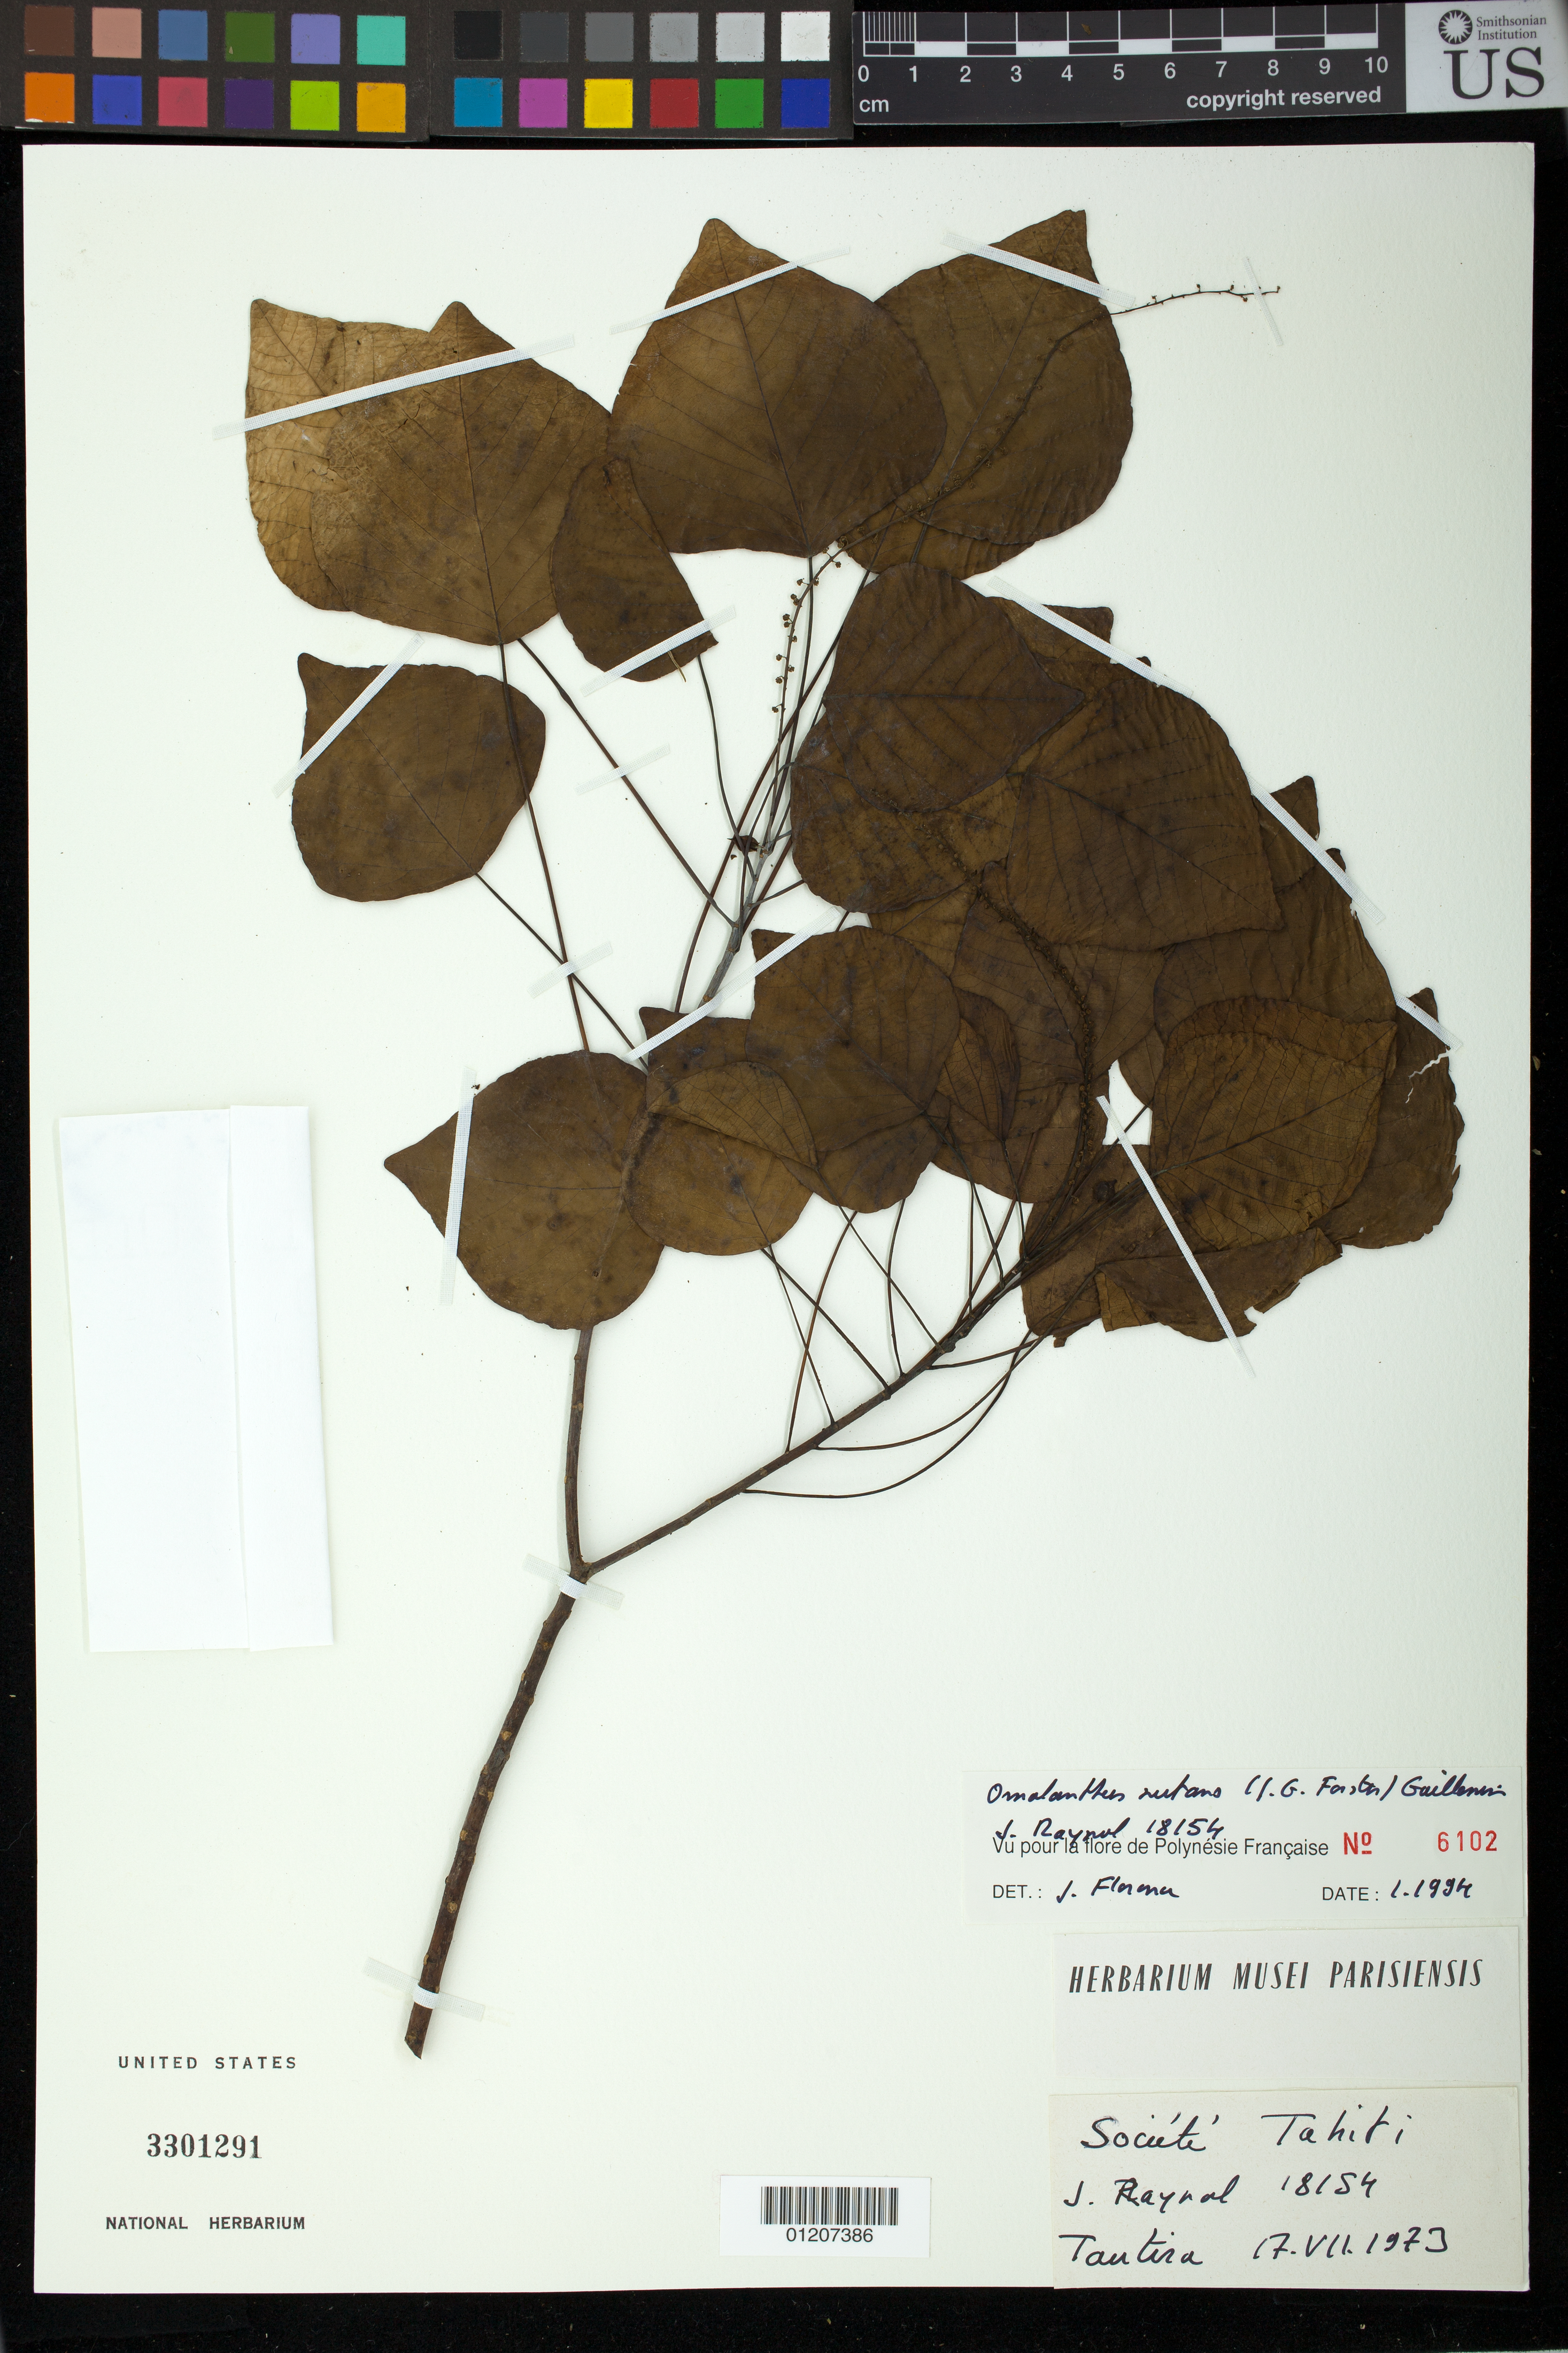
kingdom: Plantae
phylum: Tracheophyta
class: Magnoliopsida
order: Malpighiales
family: Euphorbiaceae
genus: Homalanthus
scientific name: Homalanthus nutans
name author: (G. Forst.) Guill.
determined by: Florence, J.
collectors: J. Raynal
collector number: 18154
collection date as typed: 17 Jul 1973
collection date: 1973-07-17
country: French Polynesia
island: Tahiti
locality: Tautira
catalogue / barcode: US 3301291